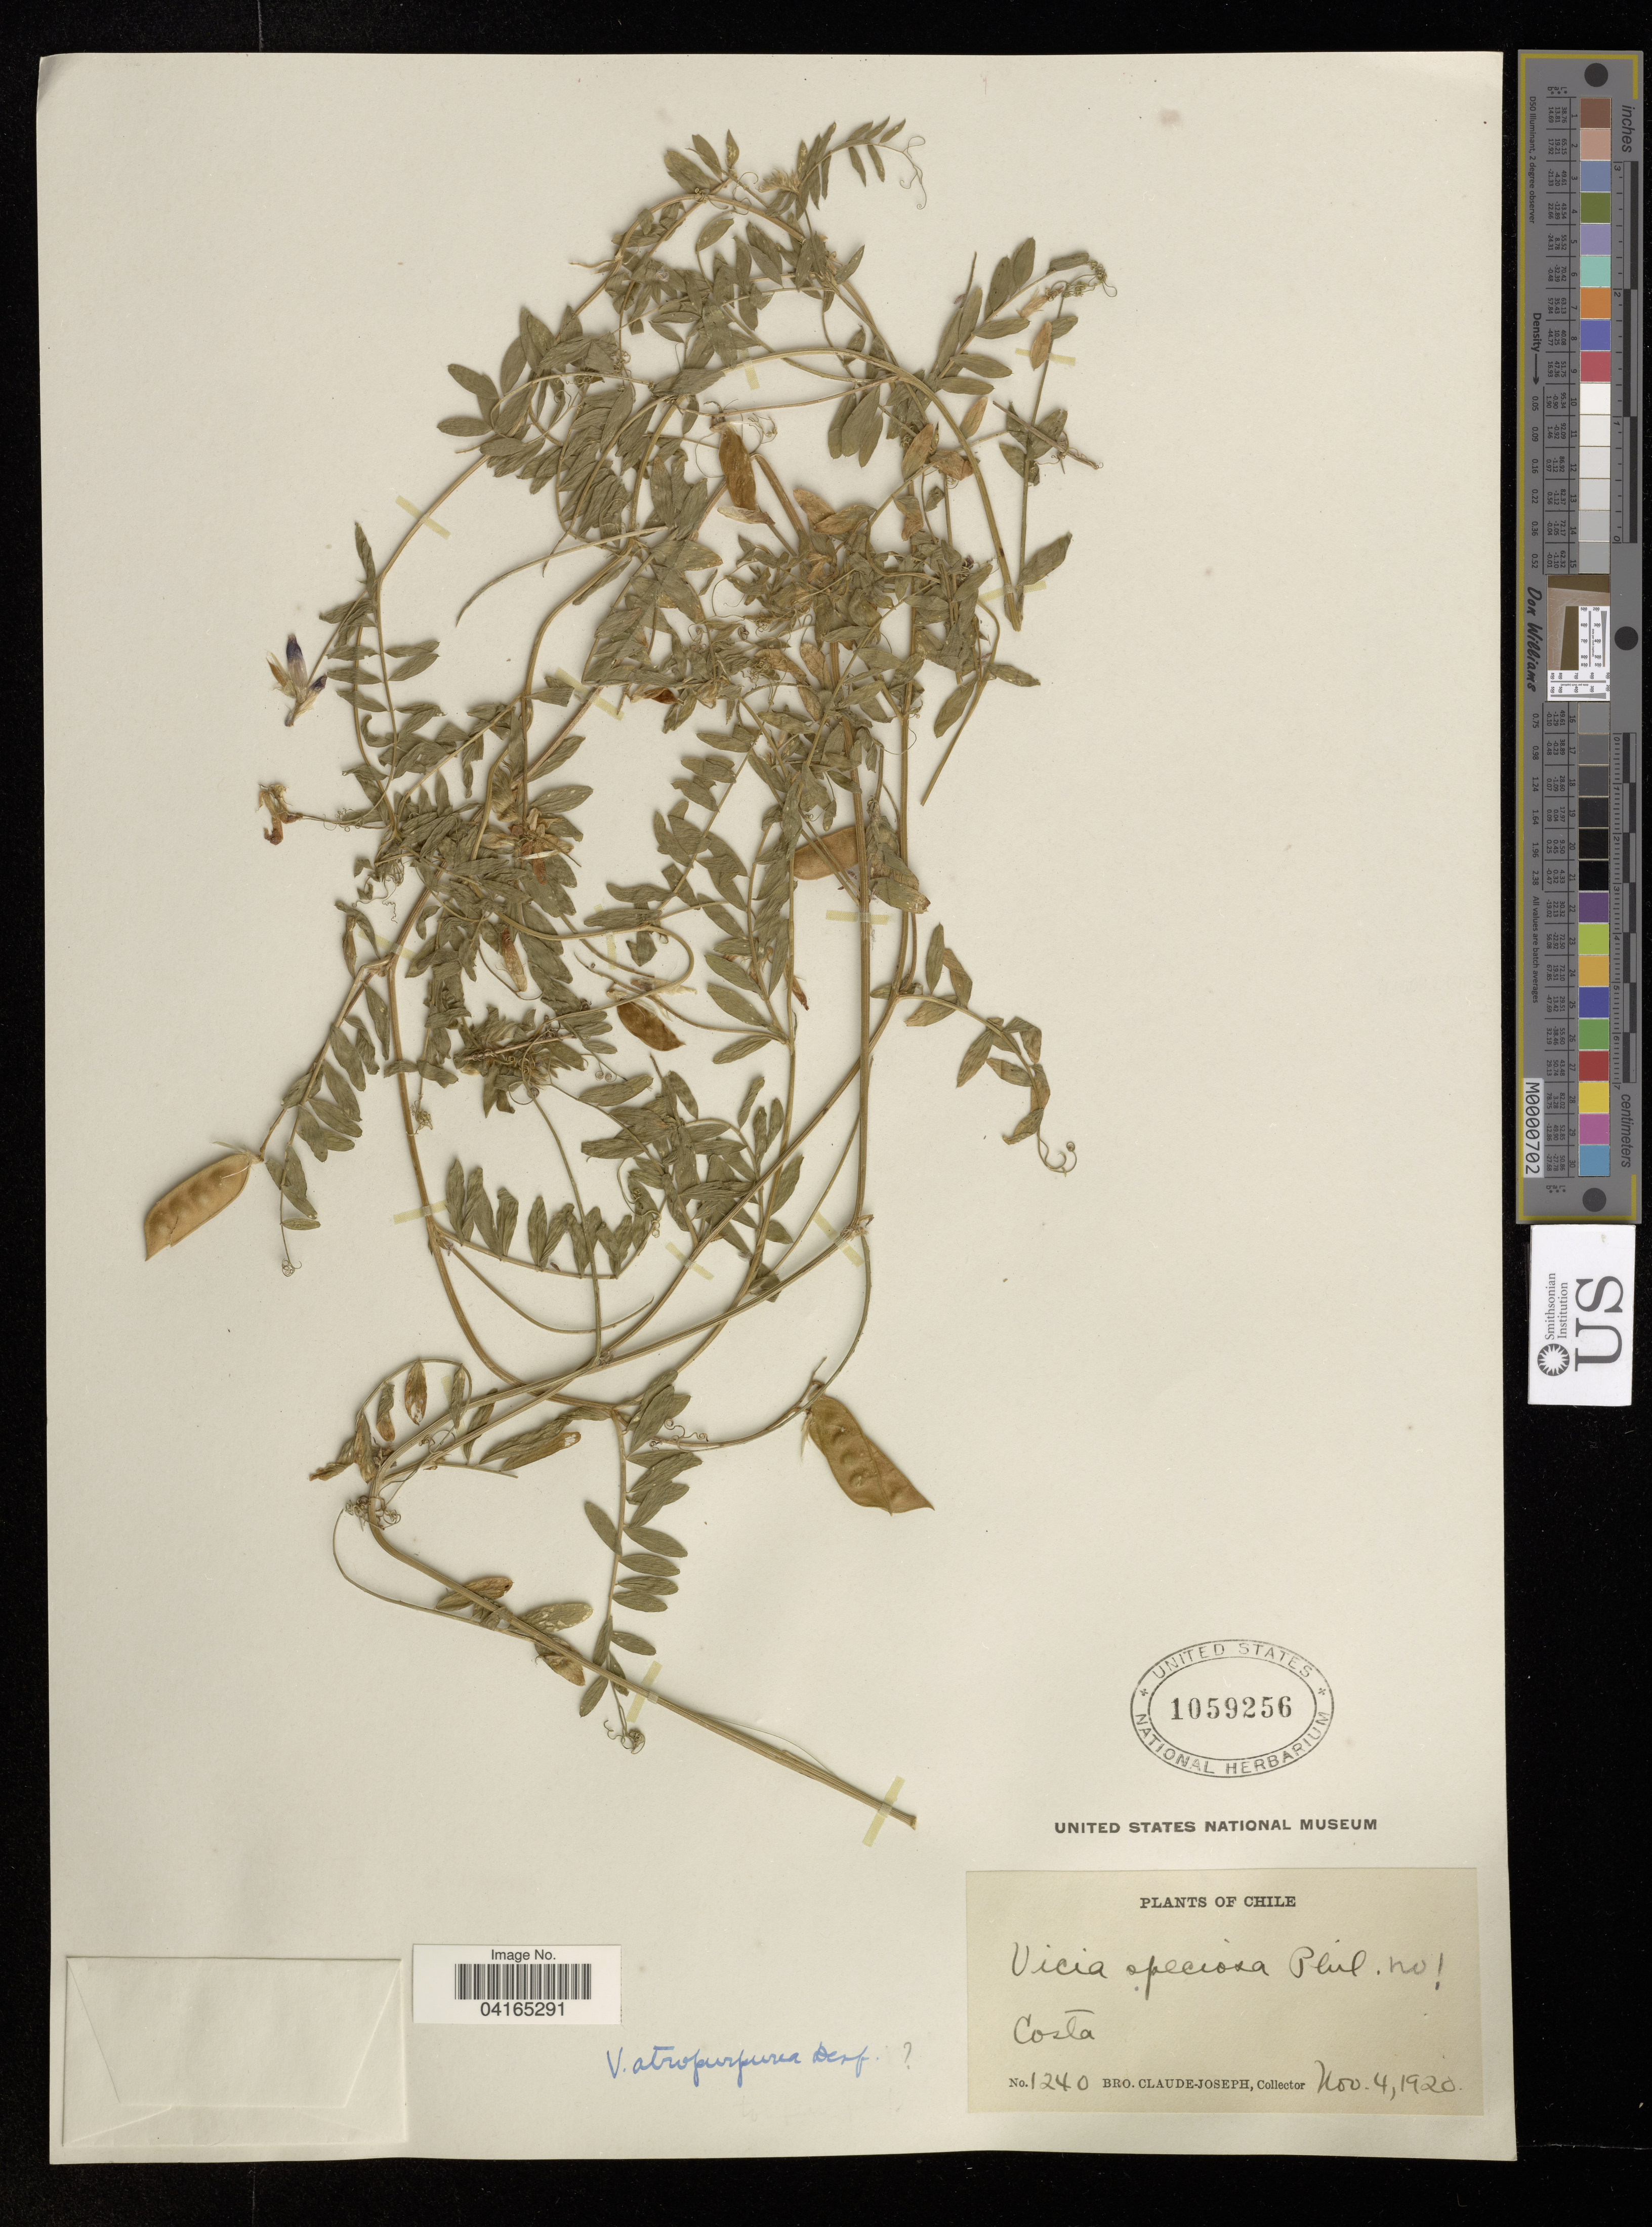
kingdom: Plantae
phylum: Tracheophyta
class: Magnoliopsida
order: Fabales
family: Fabaceae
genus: Vicia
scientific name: Vicia speciosa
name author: Phil.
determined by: Hechenleitner, Paulina, RBG Edinburgh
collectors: Bro. Claude-Joseph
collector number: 1240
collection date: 1920-11-04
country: Chile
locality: Costa.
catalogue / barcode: US 1059256